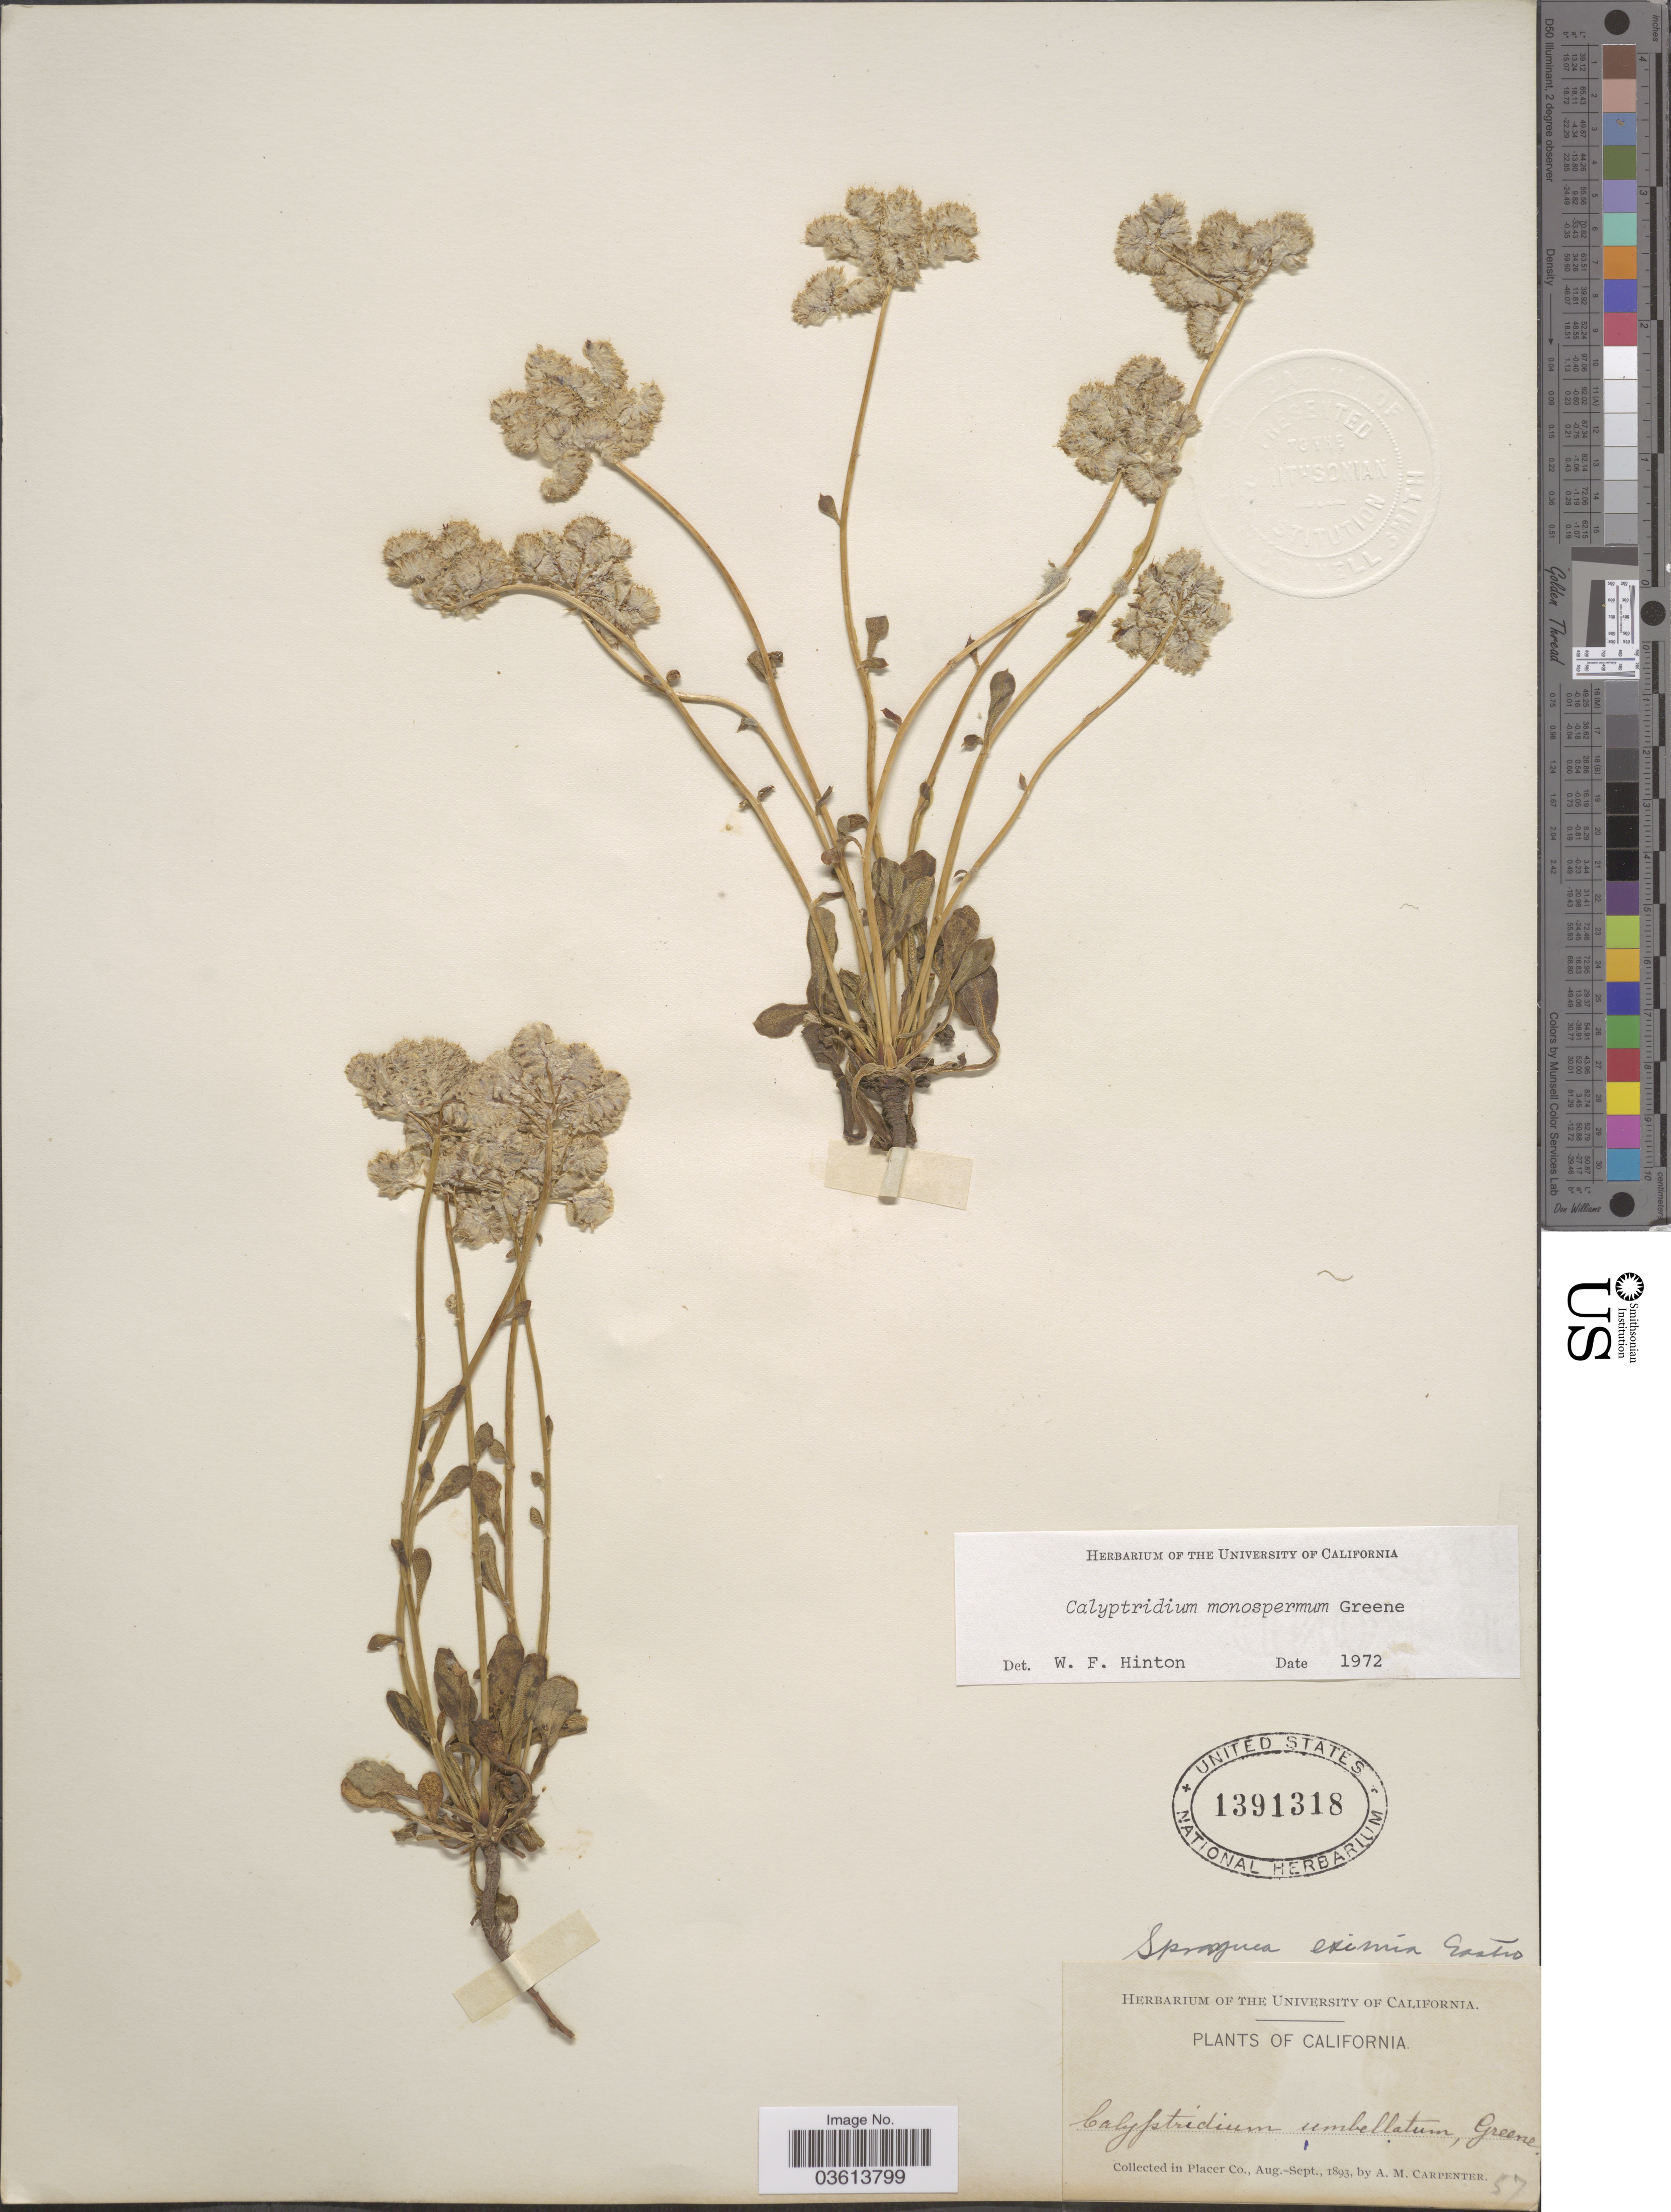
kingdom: Plantae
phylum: Tracheophyta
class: Magnoliopsida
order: Caryophyllales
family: Montiaceae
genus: Calyptridium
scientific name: Calyptridium monospermum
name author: Greene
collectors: A. Carpenter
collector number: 57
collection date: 1893-08/1893-09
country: United States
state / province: California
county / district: Placer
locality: In Placer Co.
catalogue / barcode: US 1391318